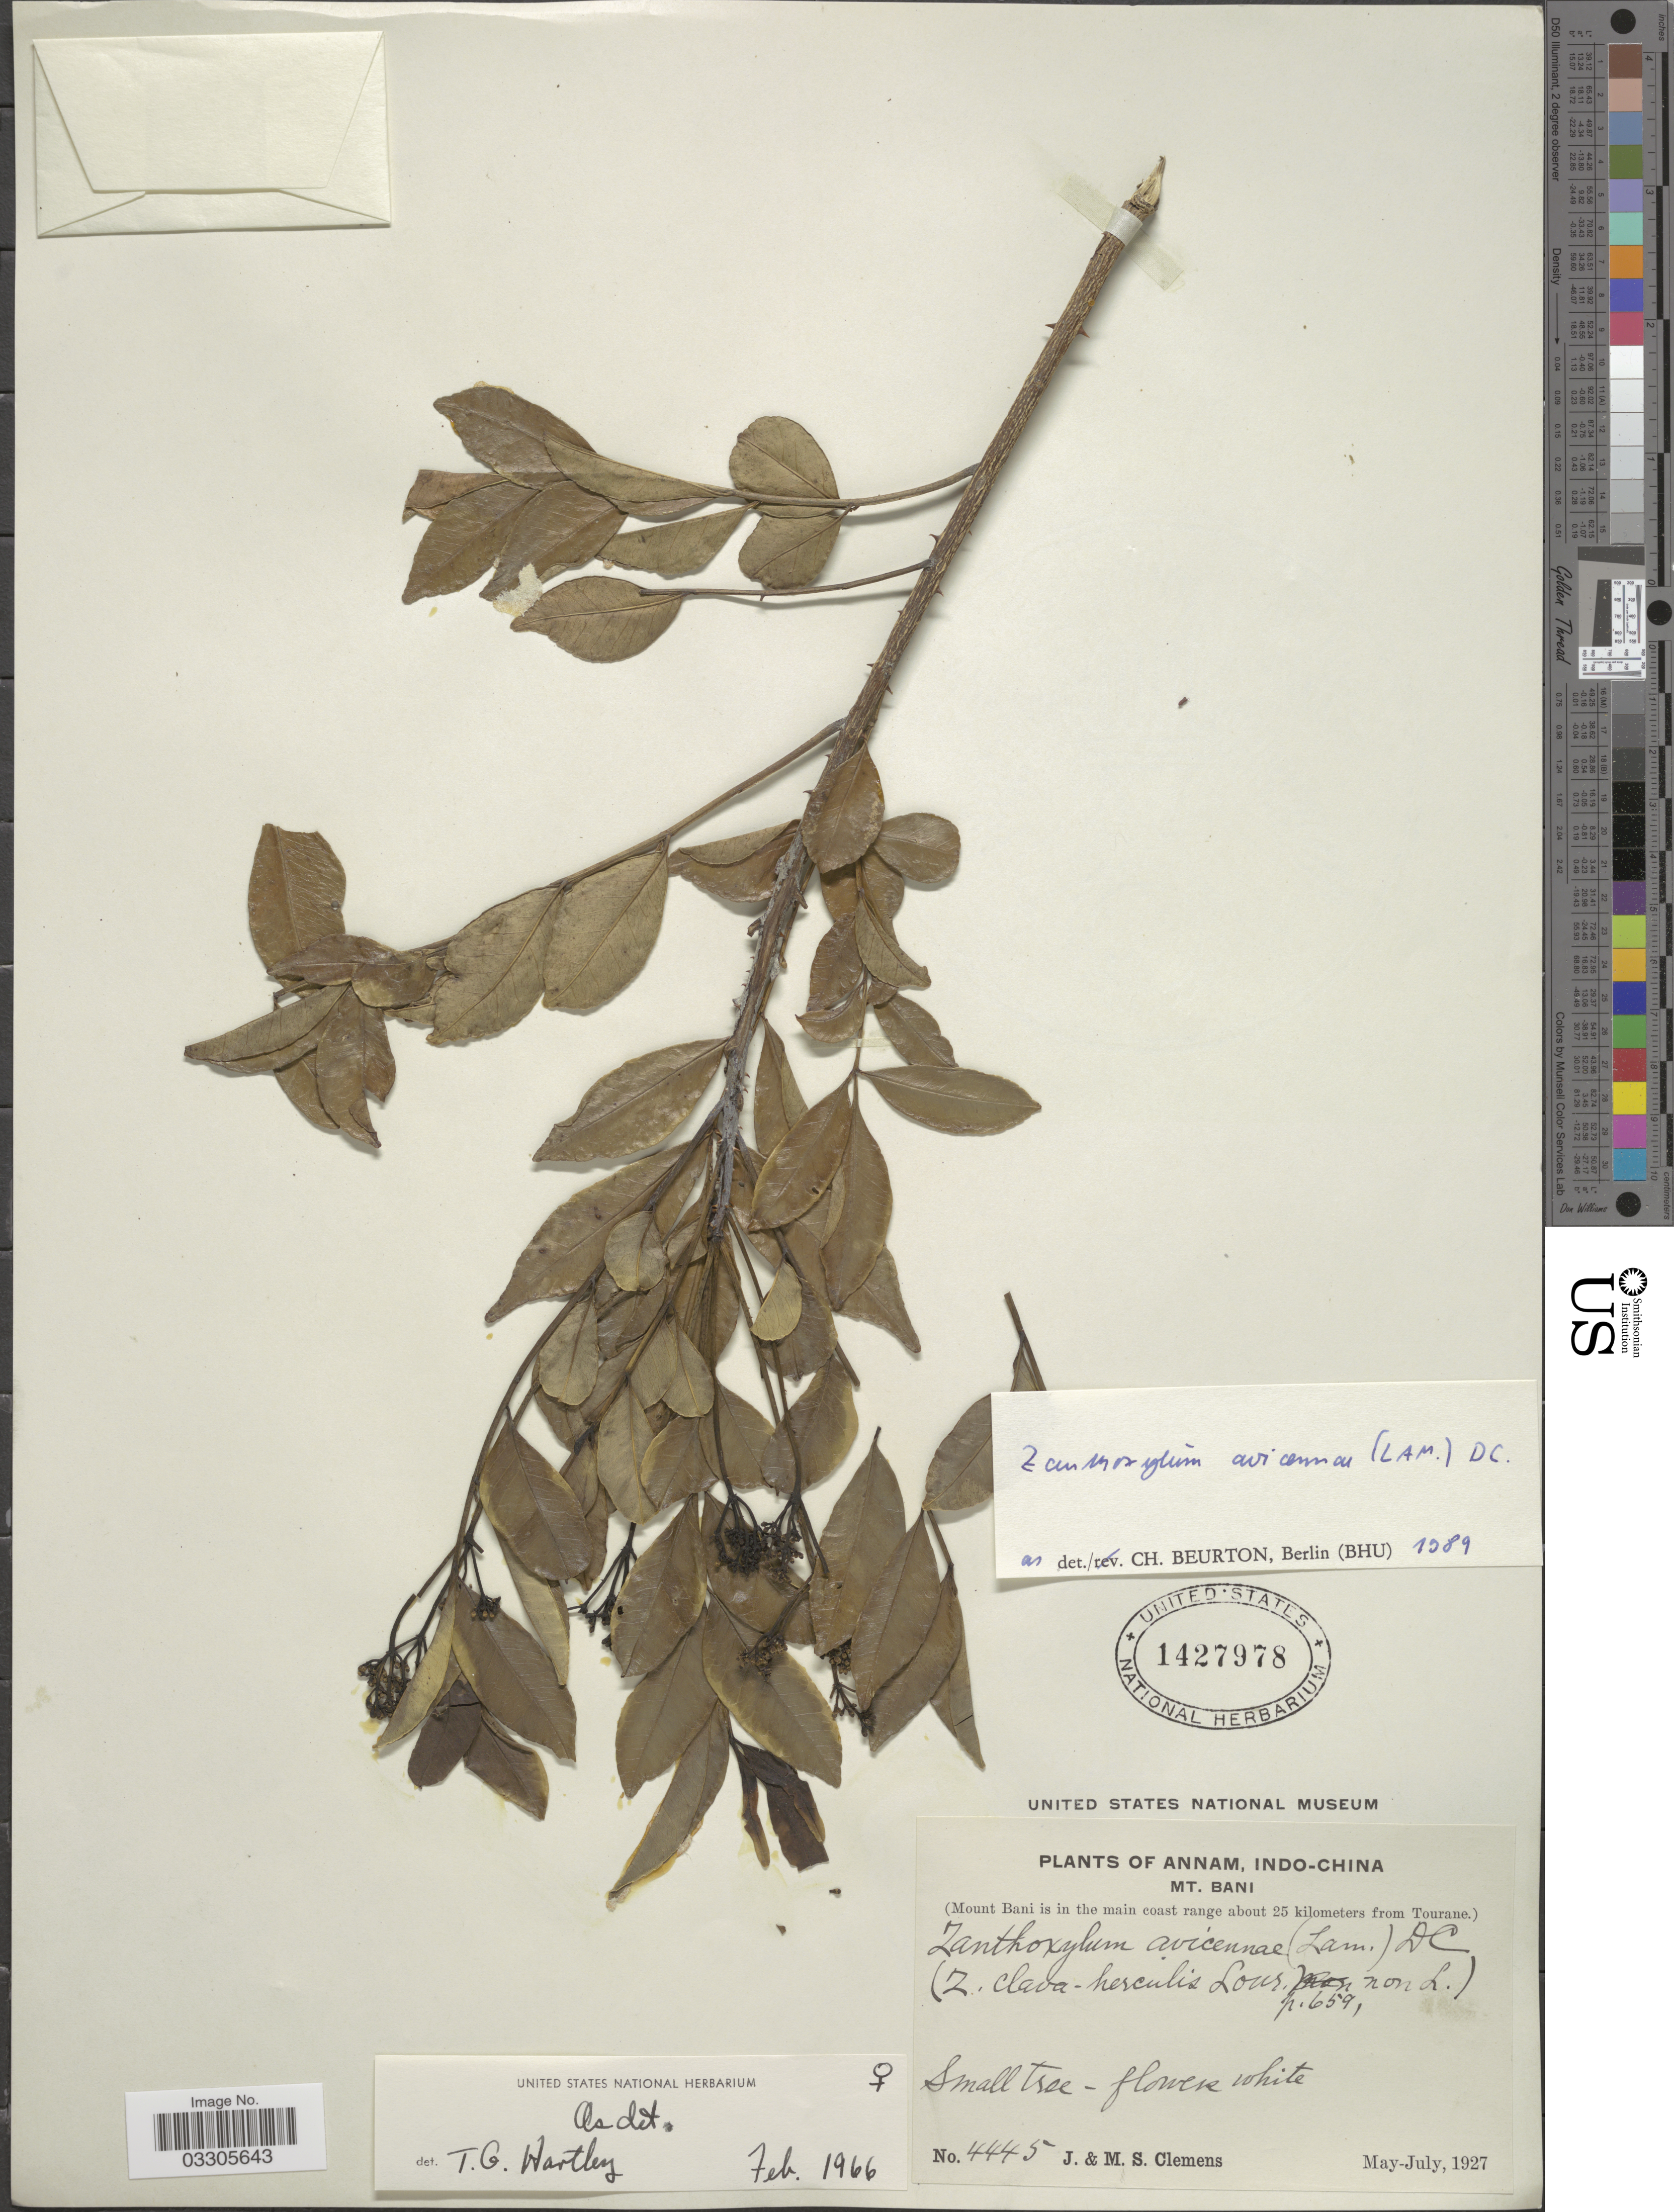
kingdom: Plantae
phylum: Tracheophyta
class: Magnoliopsida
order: Sapindales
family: Rutaceae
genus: Zanthoxylum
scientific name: Zanthoxylum avicennae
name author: (Lam.) DC.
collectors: J. Clemens & M. S. Clemens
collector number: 4445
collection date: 1927-05/1927-07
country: Vietnam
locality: Annam, Indo-China, Mt. Bani (Mount Bani is in the main coast range about 25 kilometers from Tourane).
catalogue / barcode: US 1427978